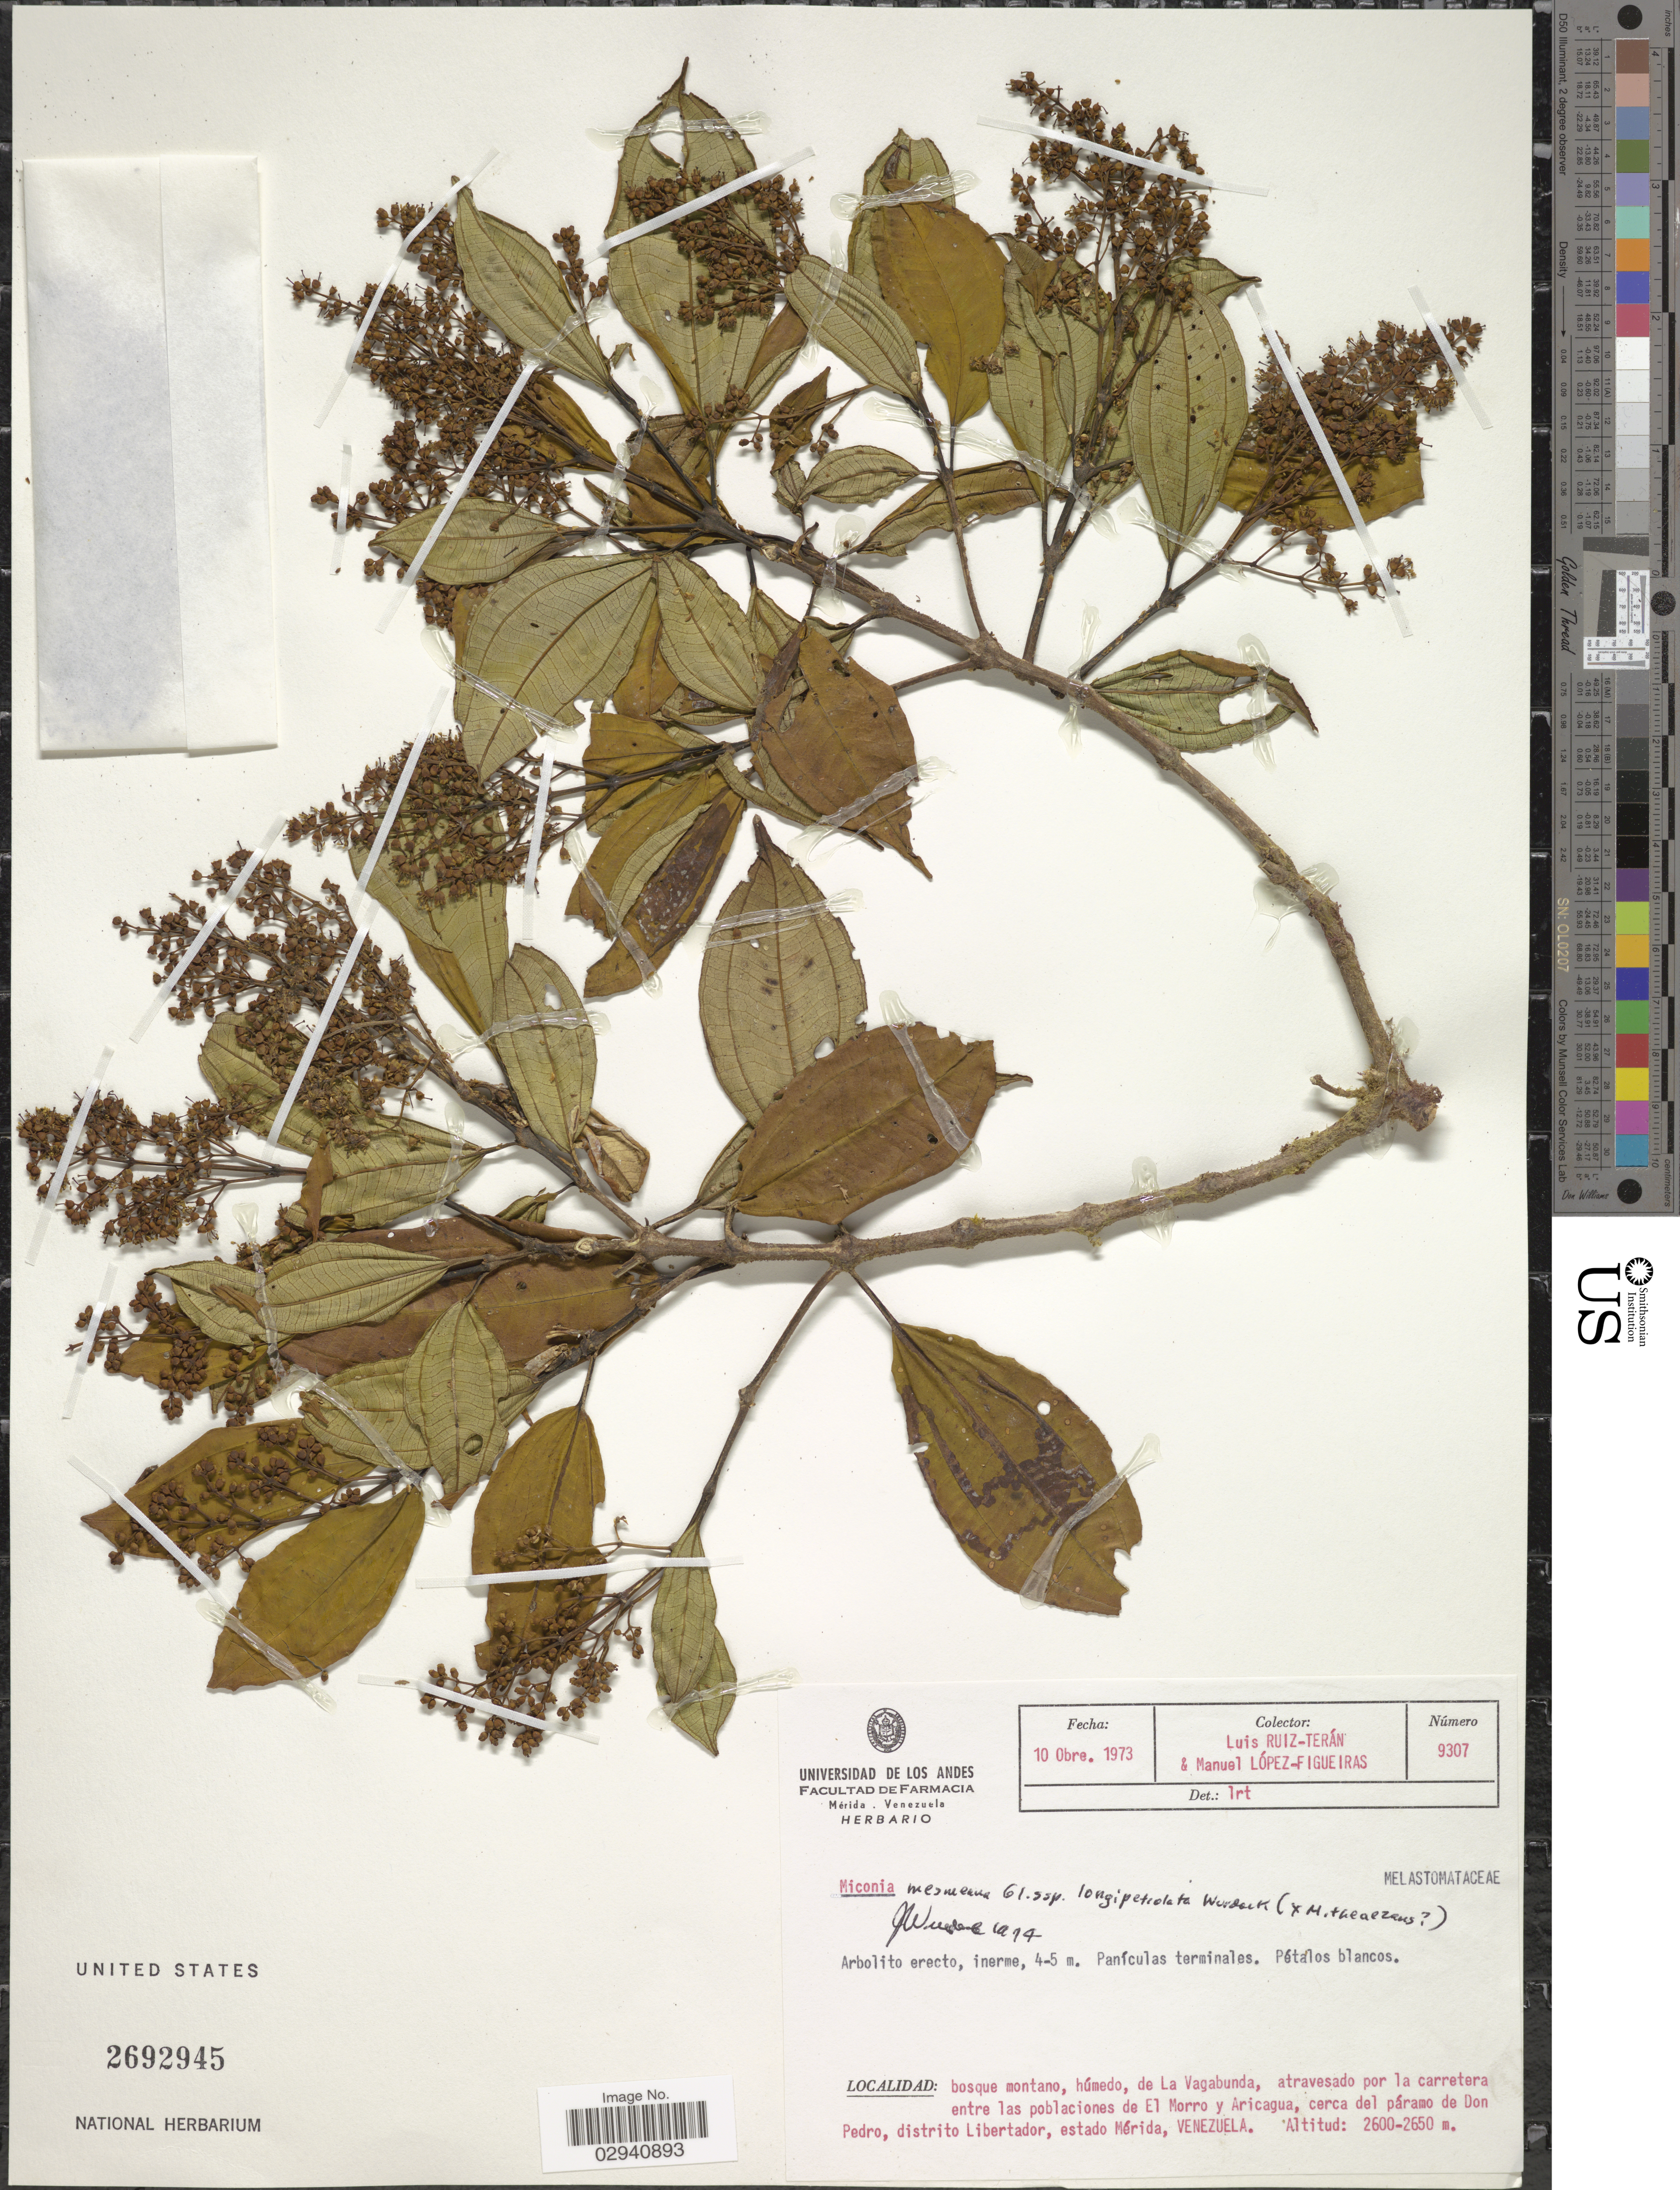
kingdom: Plantae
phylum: Tracheophyta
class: Magnoliopsida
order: Myrtales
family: Melastomataceae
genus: Miconia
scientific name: Miconia mesmeana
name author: Gleason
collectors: L. Teran & M. López Figueiras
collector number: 9307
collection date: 1973-10-10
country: Venezuela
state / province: Mérida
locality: La Vagabunda, atravesado por la carretera entre las poblaciones de El Morro y Aricagua, cerca del páramo de Don Pedro, distrito Libertador.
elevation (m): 2600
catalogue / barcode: US 2692945